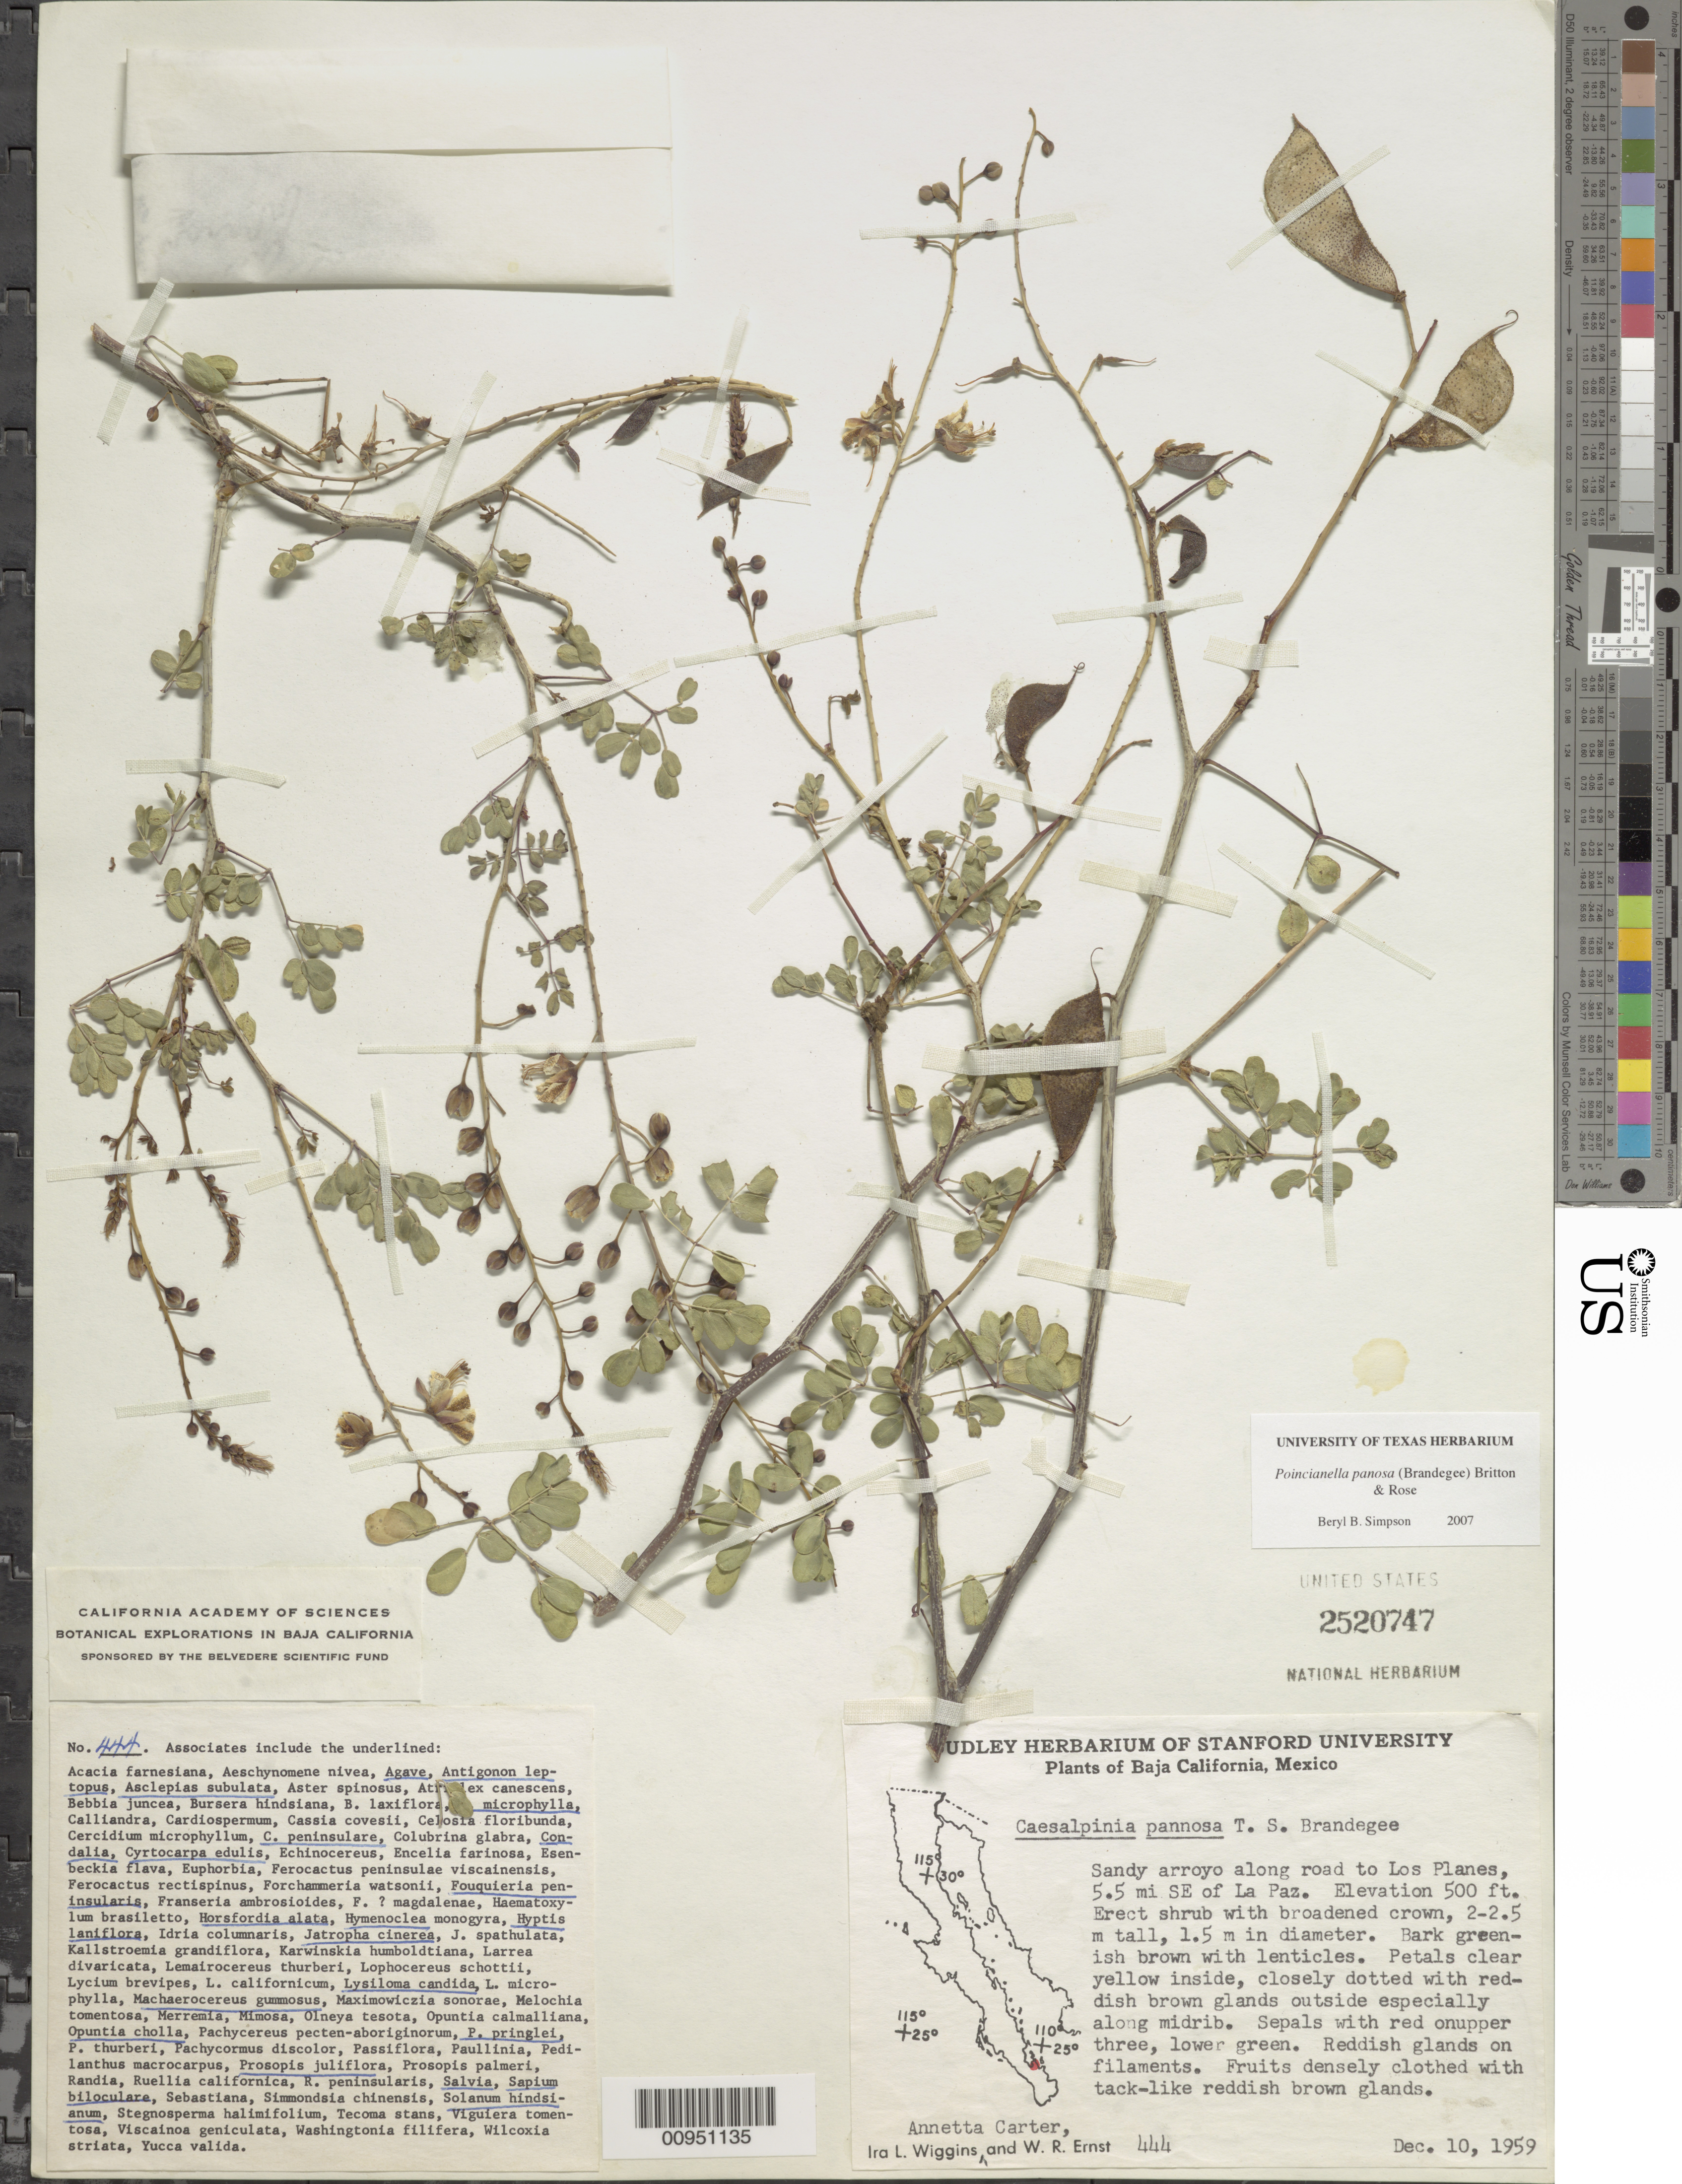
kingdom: Plantae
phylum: Tracheophyta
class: Magnoliopsida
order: Fabales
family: Fabaceae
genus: Erythrostemon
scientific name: Erythrostemon pannosus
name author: (K. Brandegee) Gagnon & G.P. Lewis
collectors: I. L. Wiggins, A. M. Carter & W. R. Ernst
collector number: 444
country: Mexico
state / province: Baja California Sur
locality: Road to Los Planes, SE of La Paz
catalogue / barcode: US 2520747